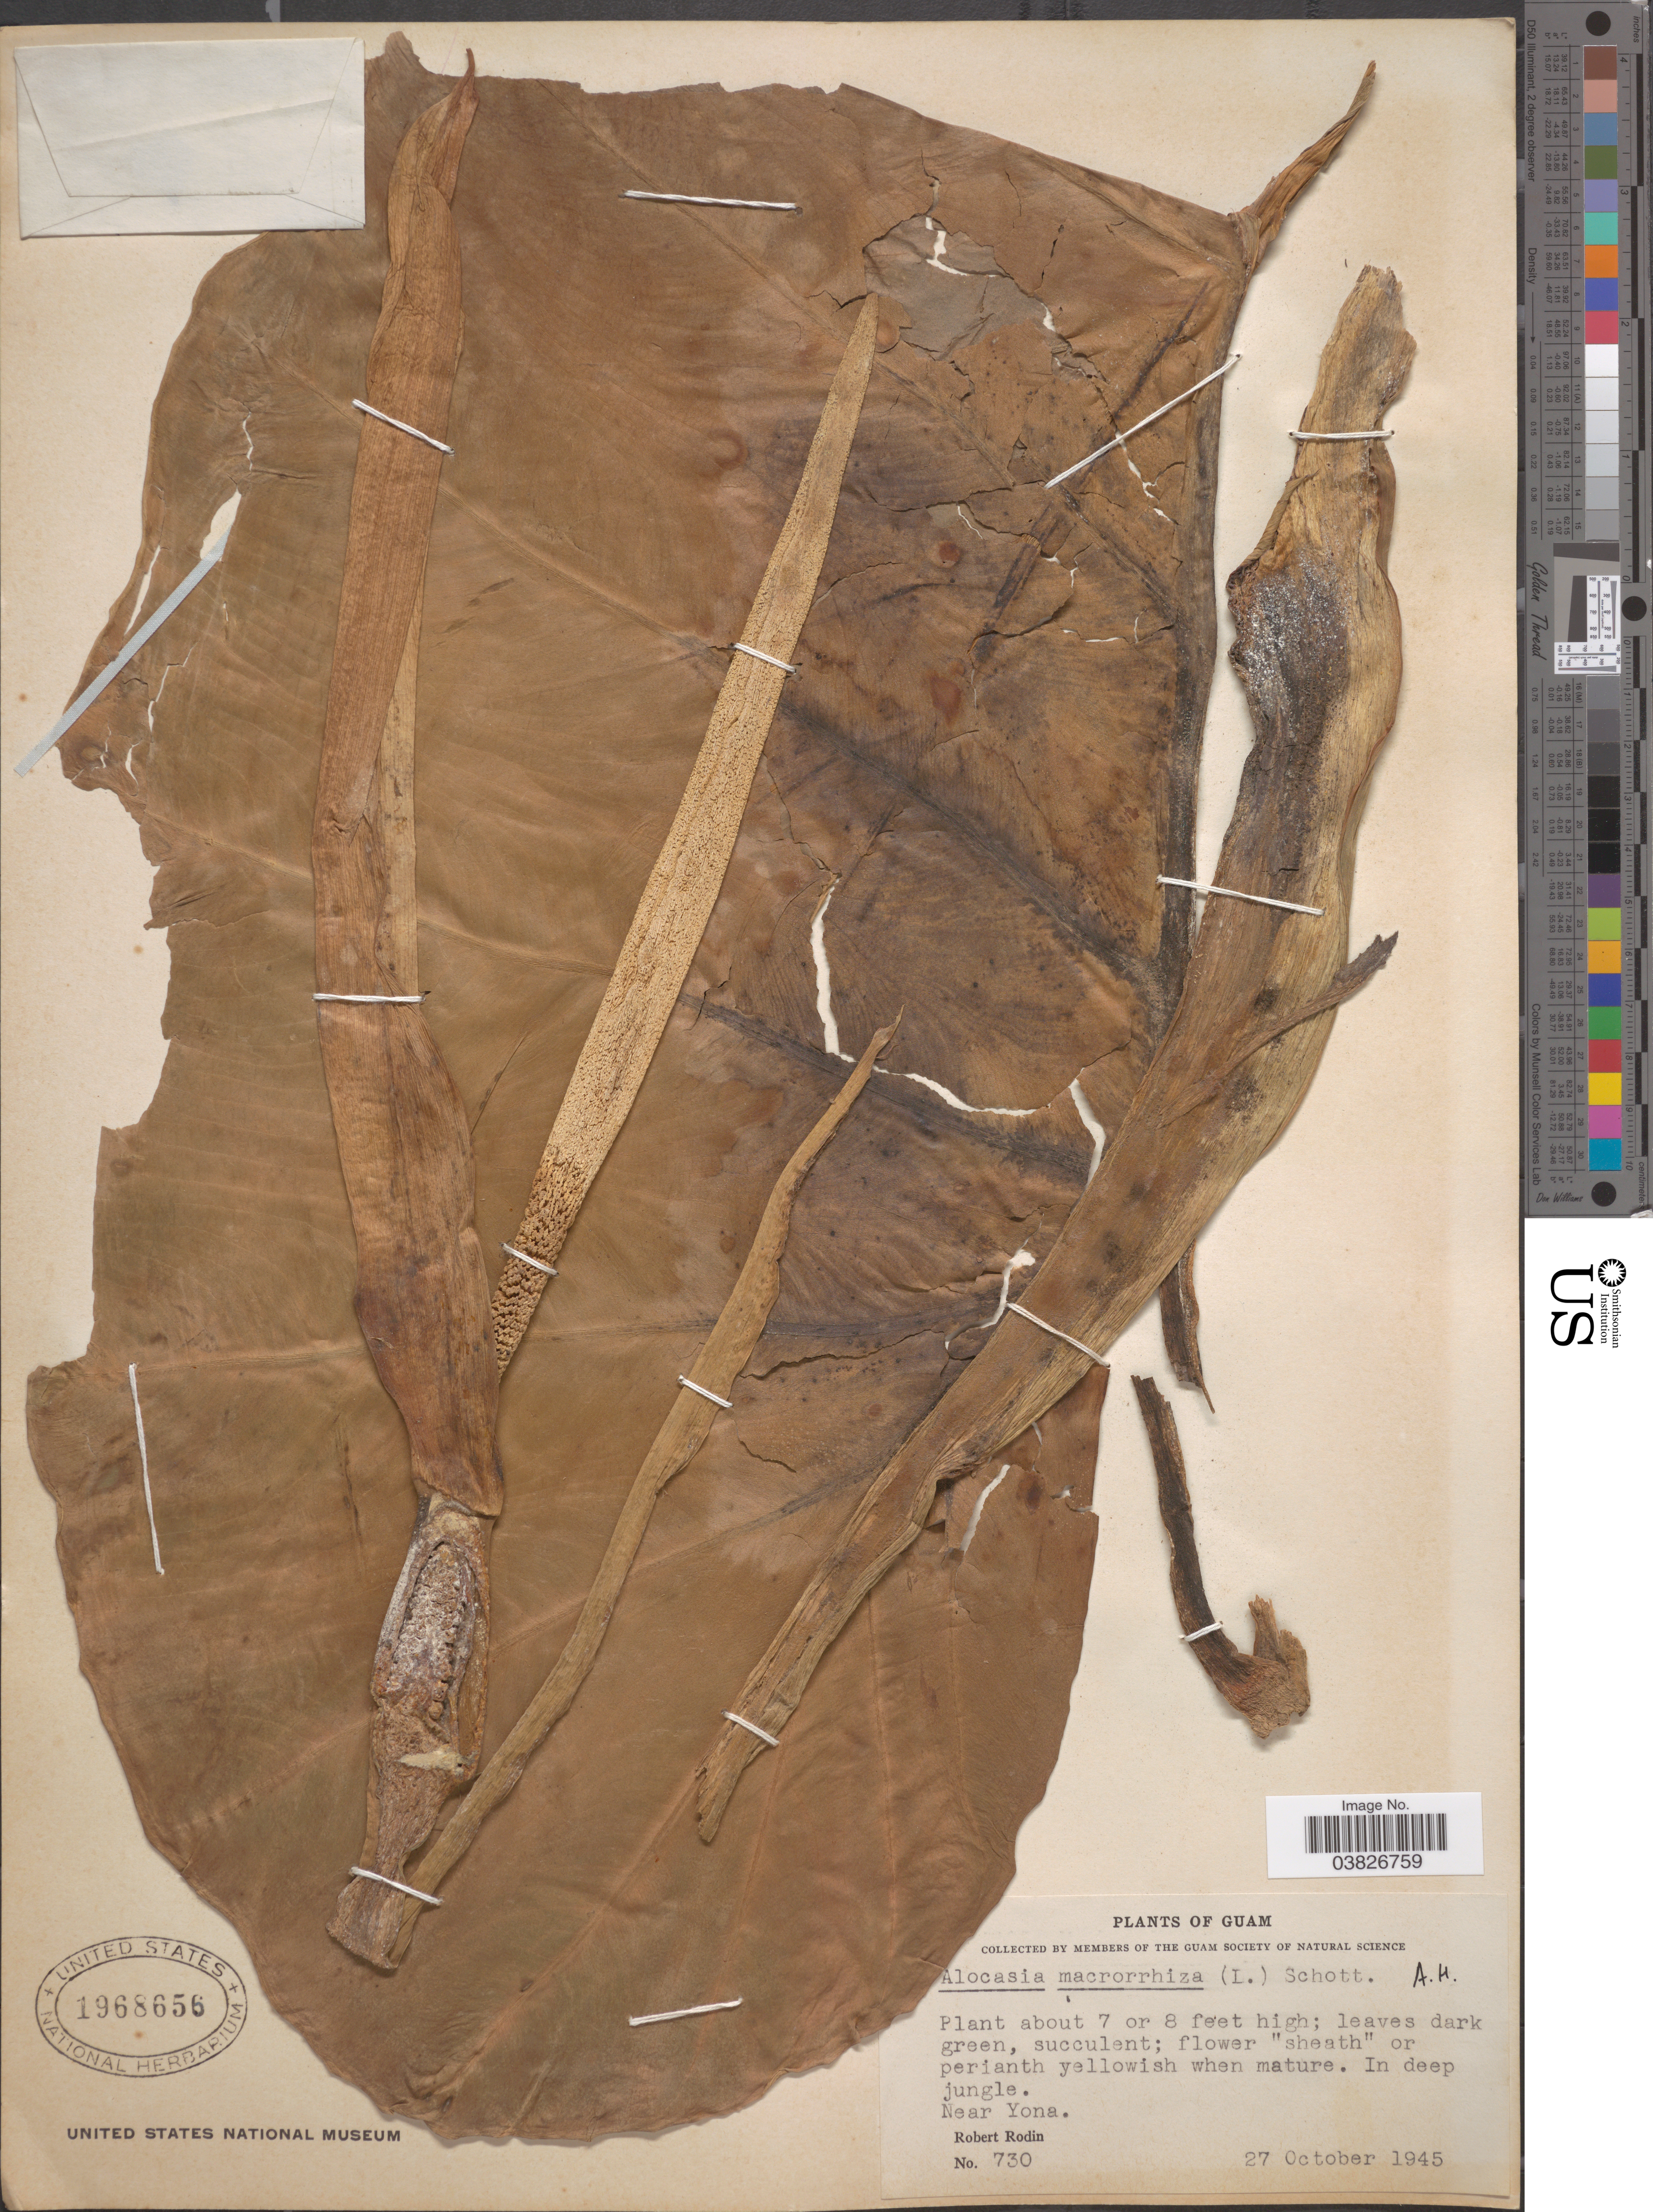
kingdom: Plantae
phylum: Tracheophyta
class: Liliopsida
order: Alismatales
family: Araceae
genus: Alocasia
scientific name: Alocasia macrorrhizos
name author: (L.) G. Don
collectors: R. Rodin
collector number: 730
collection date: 1945-10-27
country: Guam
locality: In deep jungle. Near Yona.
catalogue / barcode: US 1968656